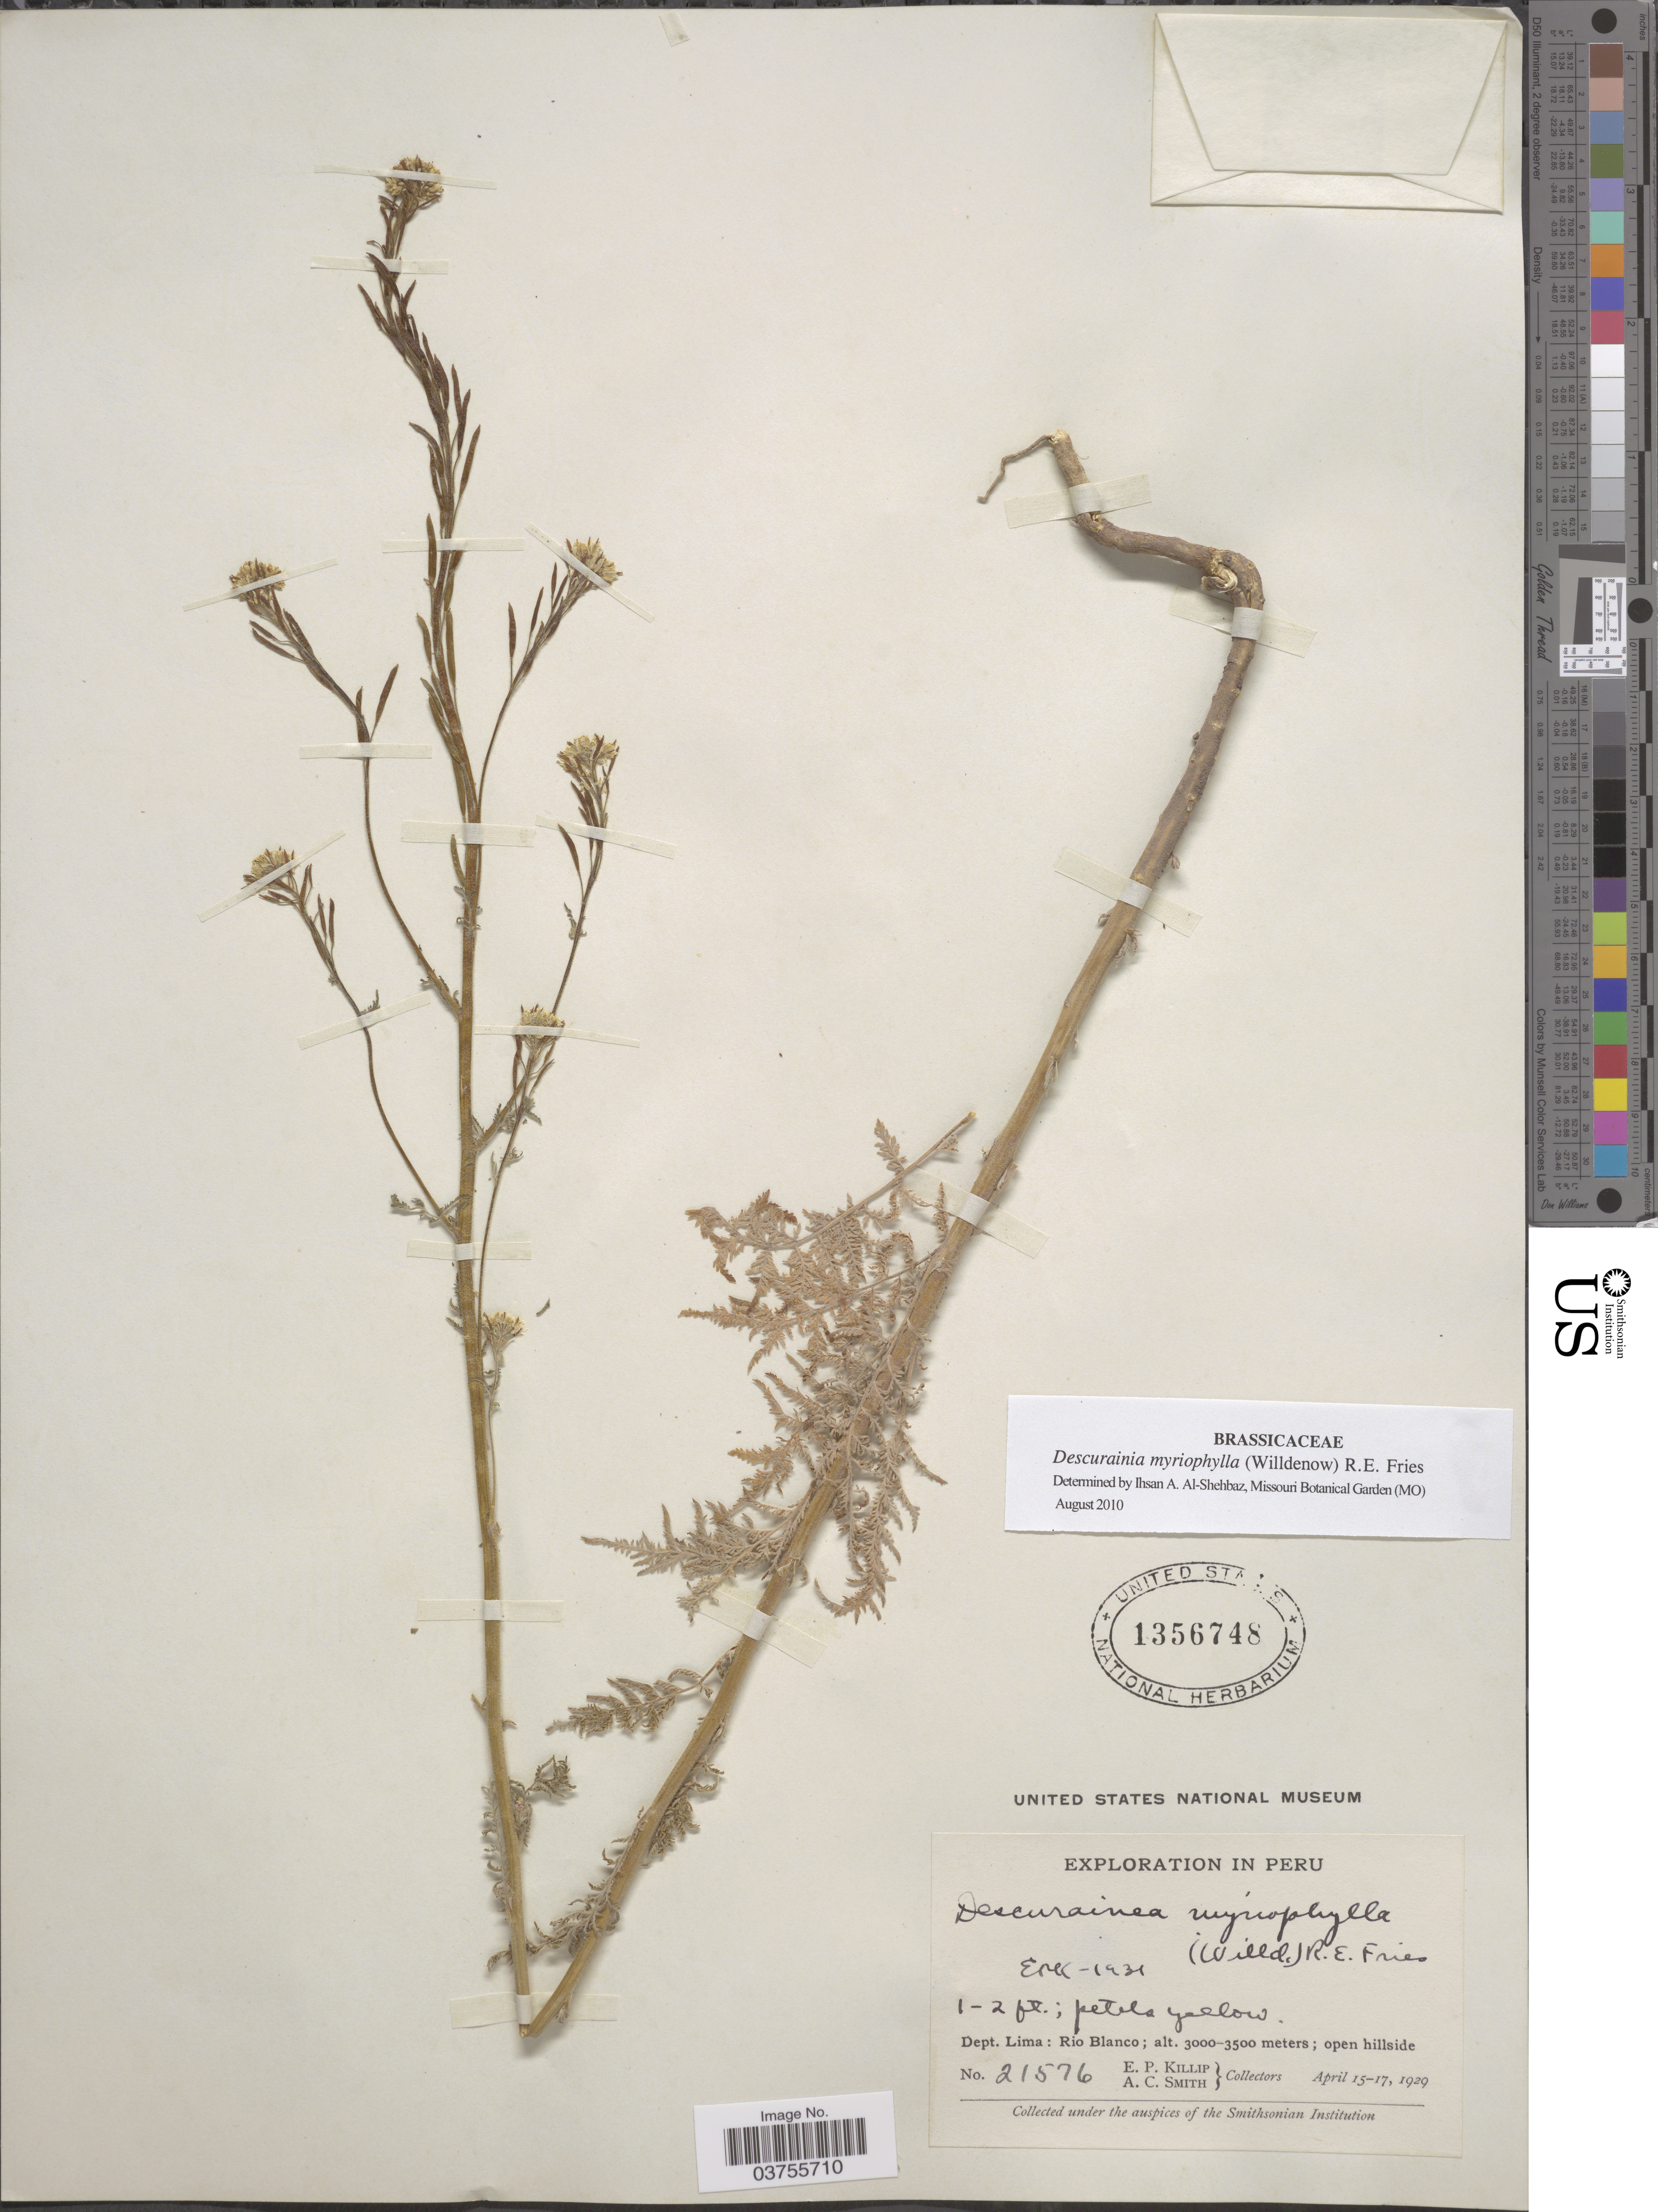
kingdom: Plantae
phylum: Tracheophyta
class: Magnoliopsida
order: Brassicales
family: Brassicaceae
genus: Descurainia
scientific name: Descurainia myriophylla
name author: (Willd.) R.E. Fr.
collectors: E. P. Killip & A. C. Smith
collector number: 21576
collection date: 1929-04-15/1929-04-17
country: Peru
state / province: Lima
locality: Dept. Lima: Rio Blanco.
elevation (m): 3000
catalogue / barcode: US 1356748